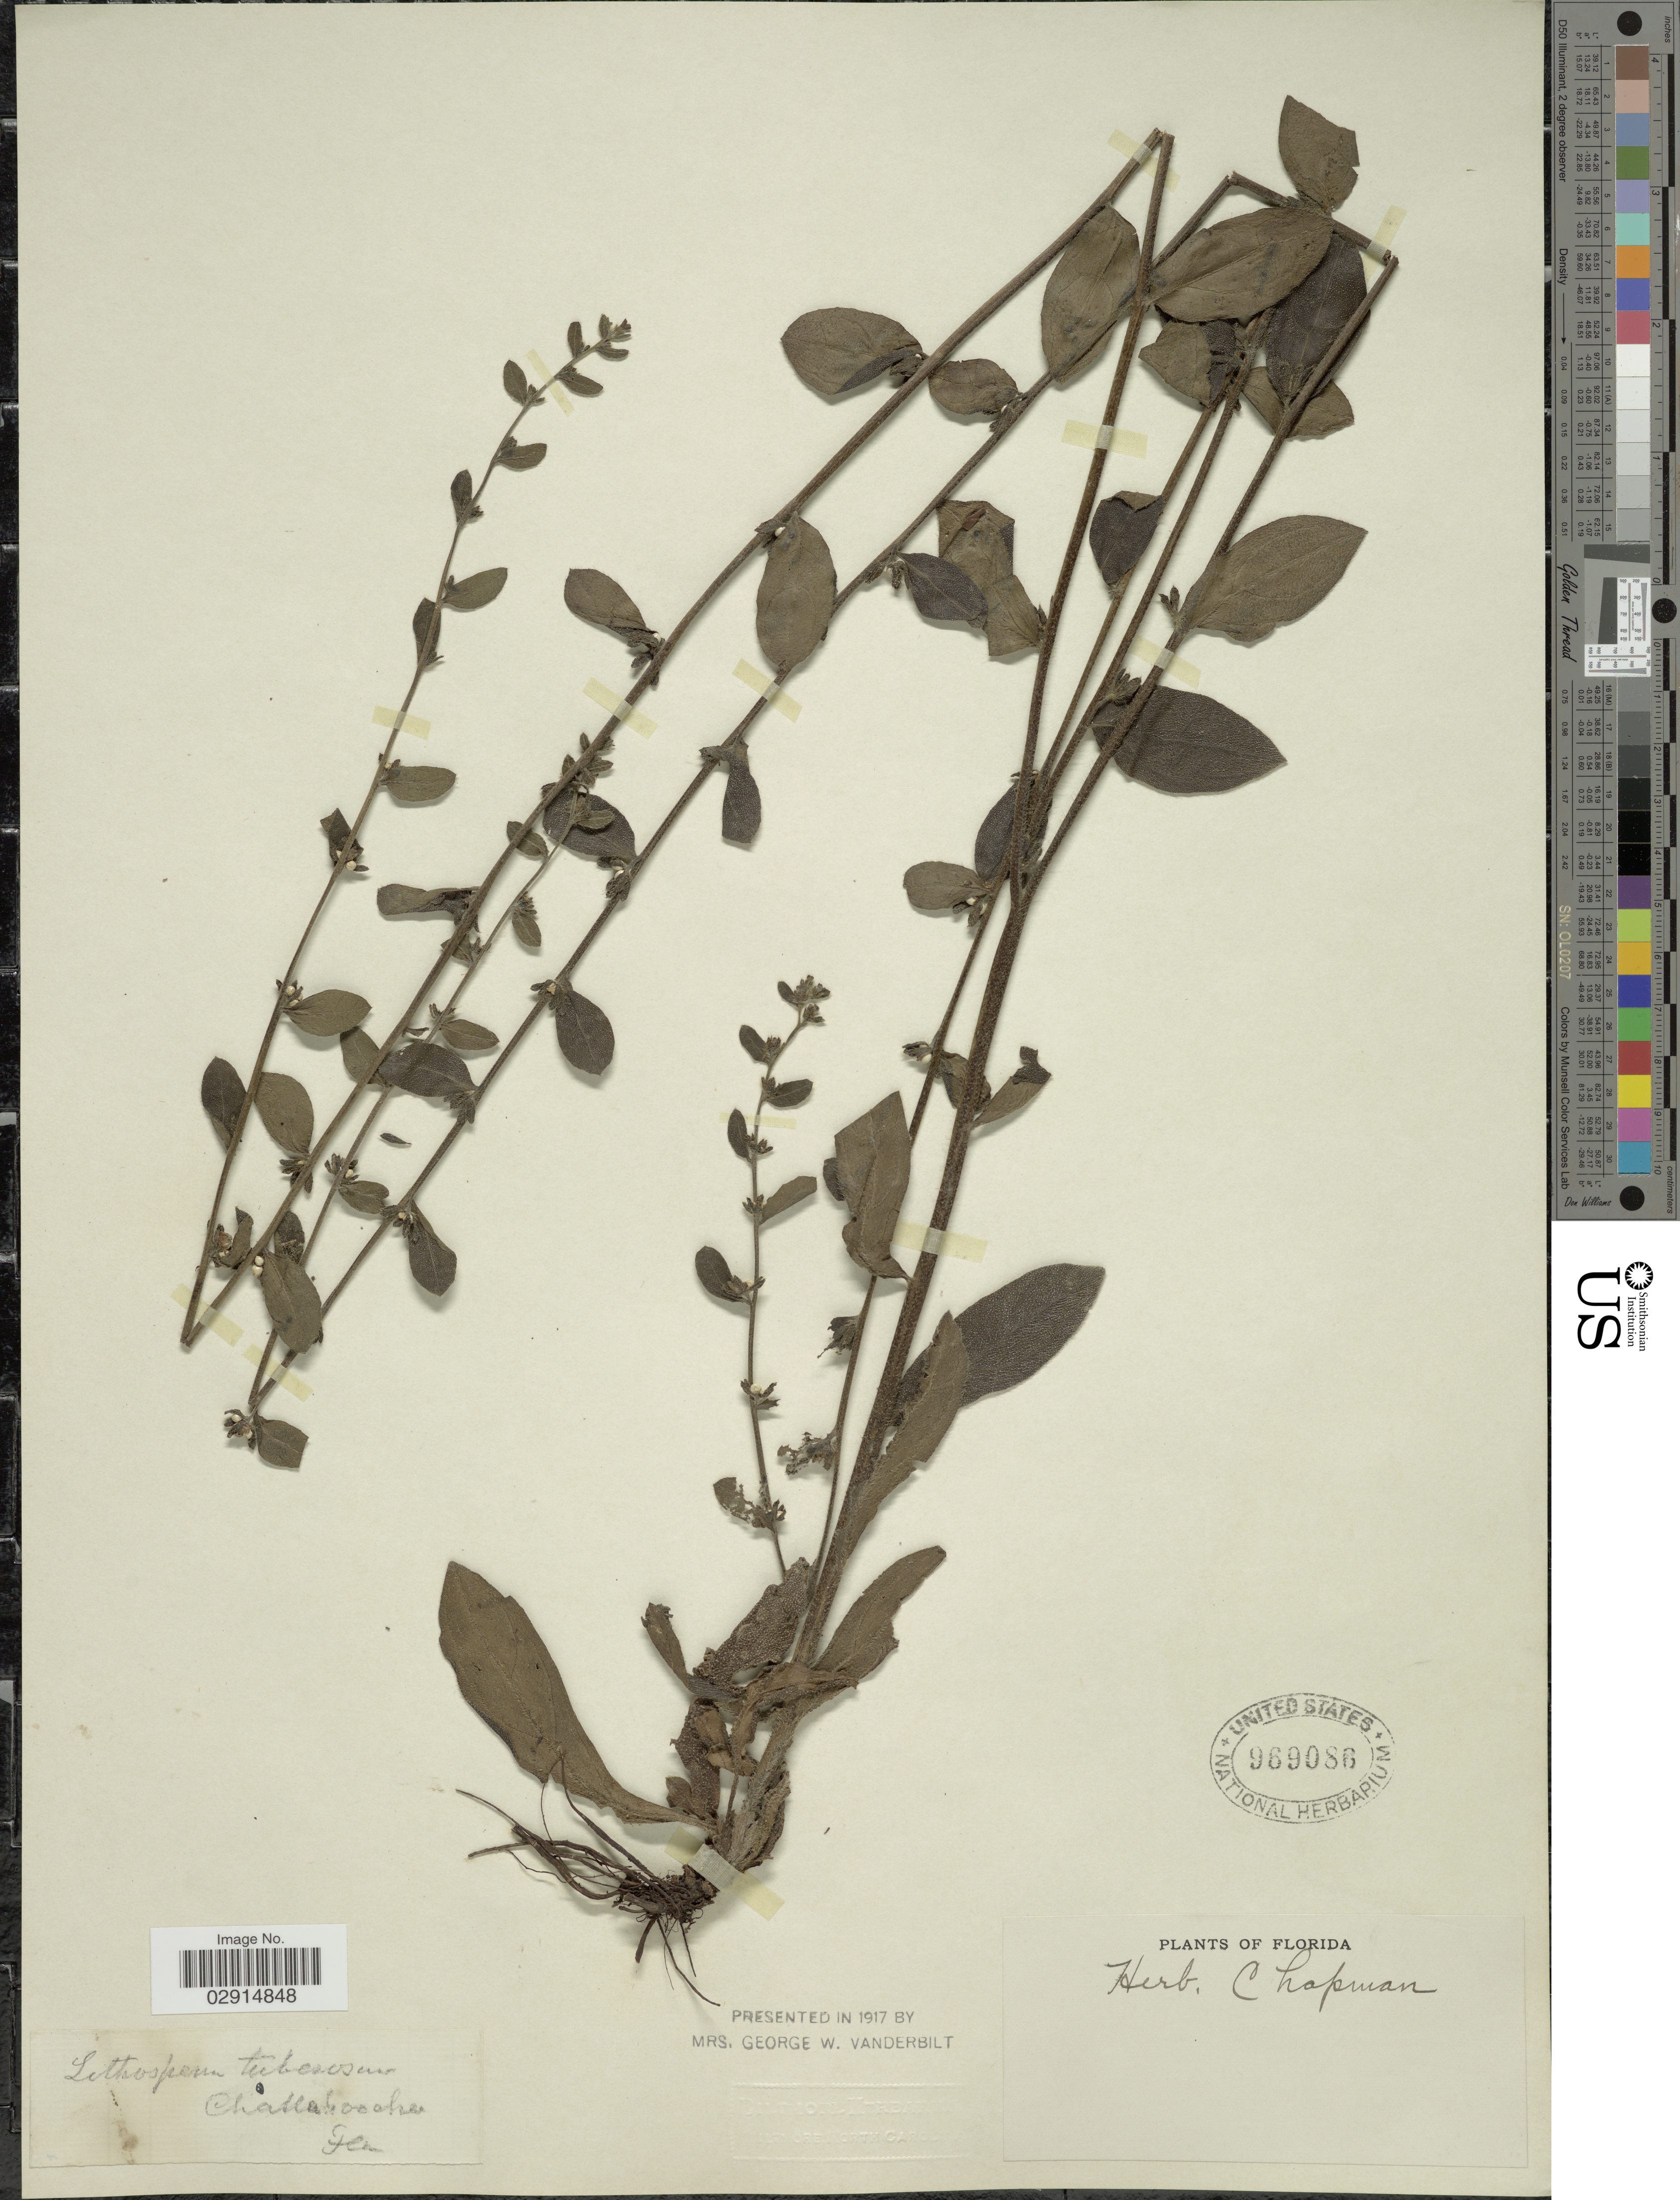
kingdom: Plantae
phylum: Tracheophyta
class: Magnoliopsida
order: Boraginales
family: Boraginaceae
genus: Lithospermum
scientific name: Lithospermum tuberosum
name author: Rugel ex DC.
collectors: ex herb. Chapman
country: United States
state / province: Florida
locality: Chattahoochee.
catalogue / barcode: US 969086